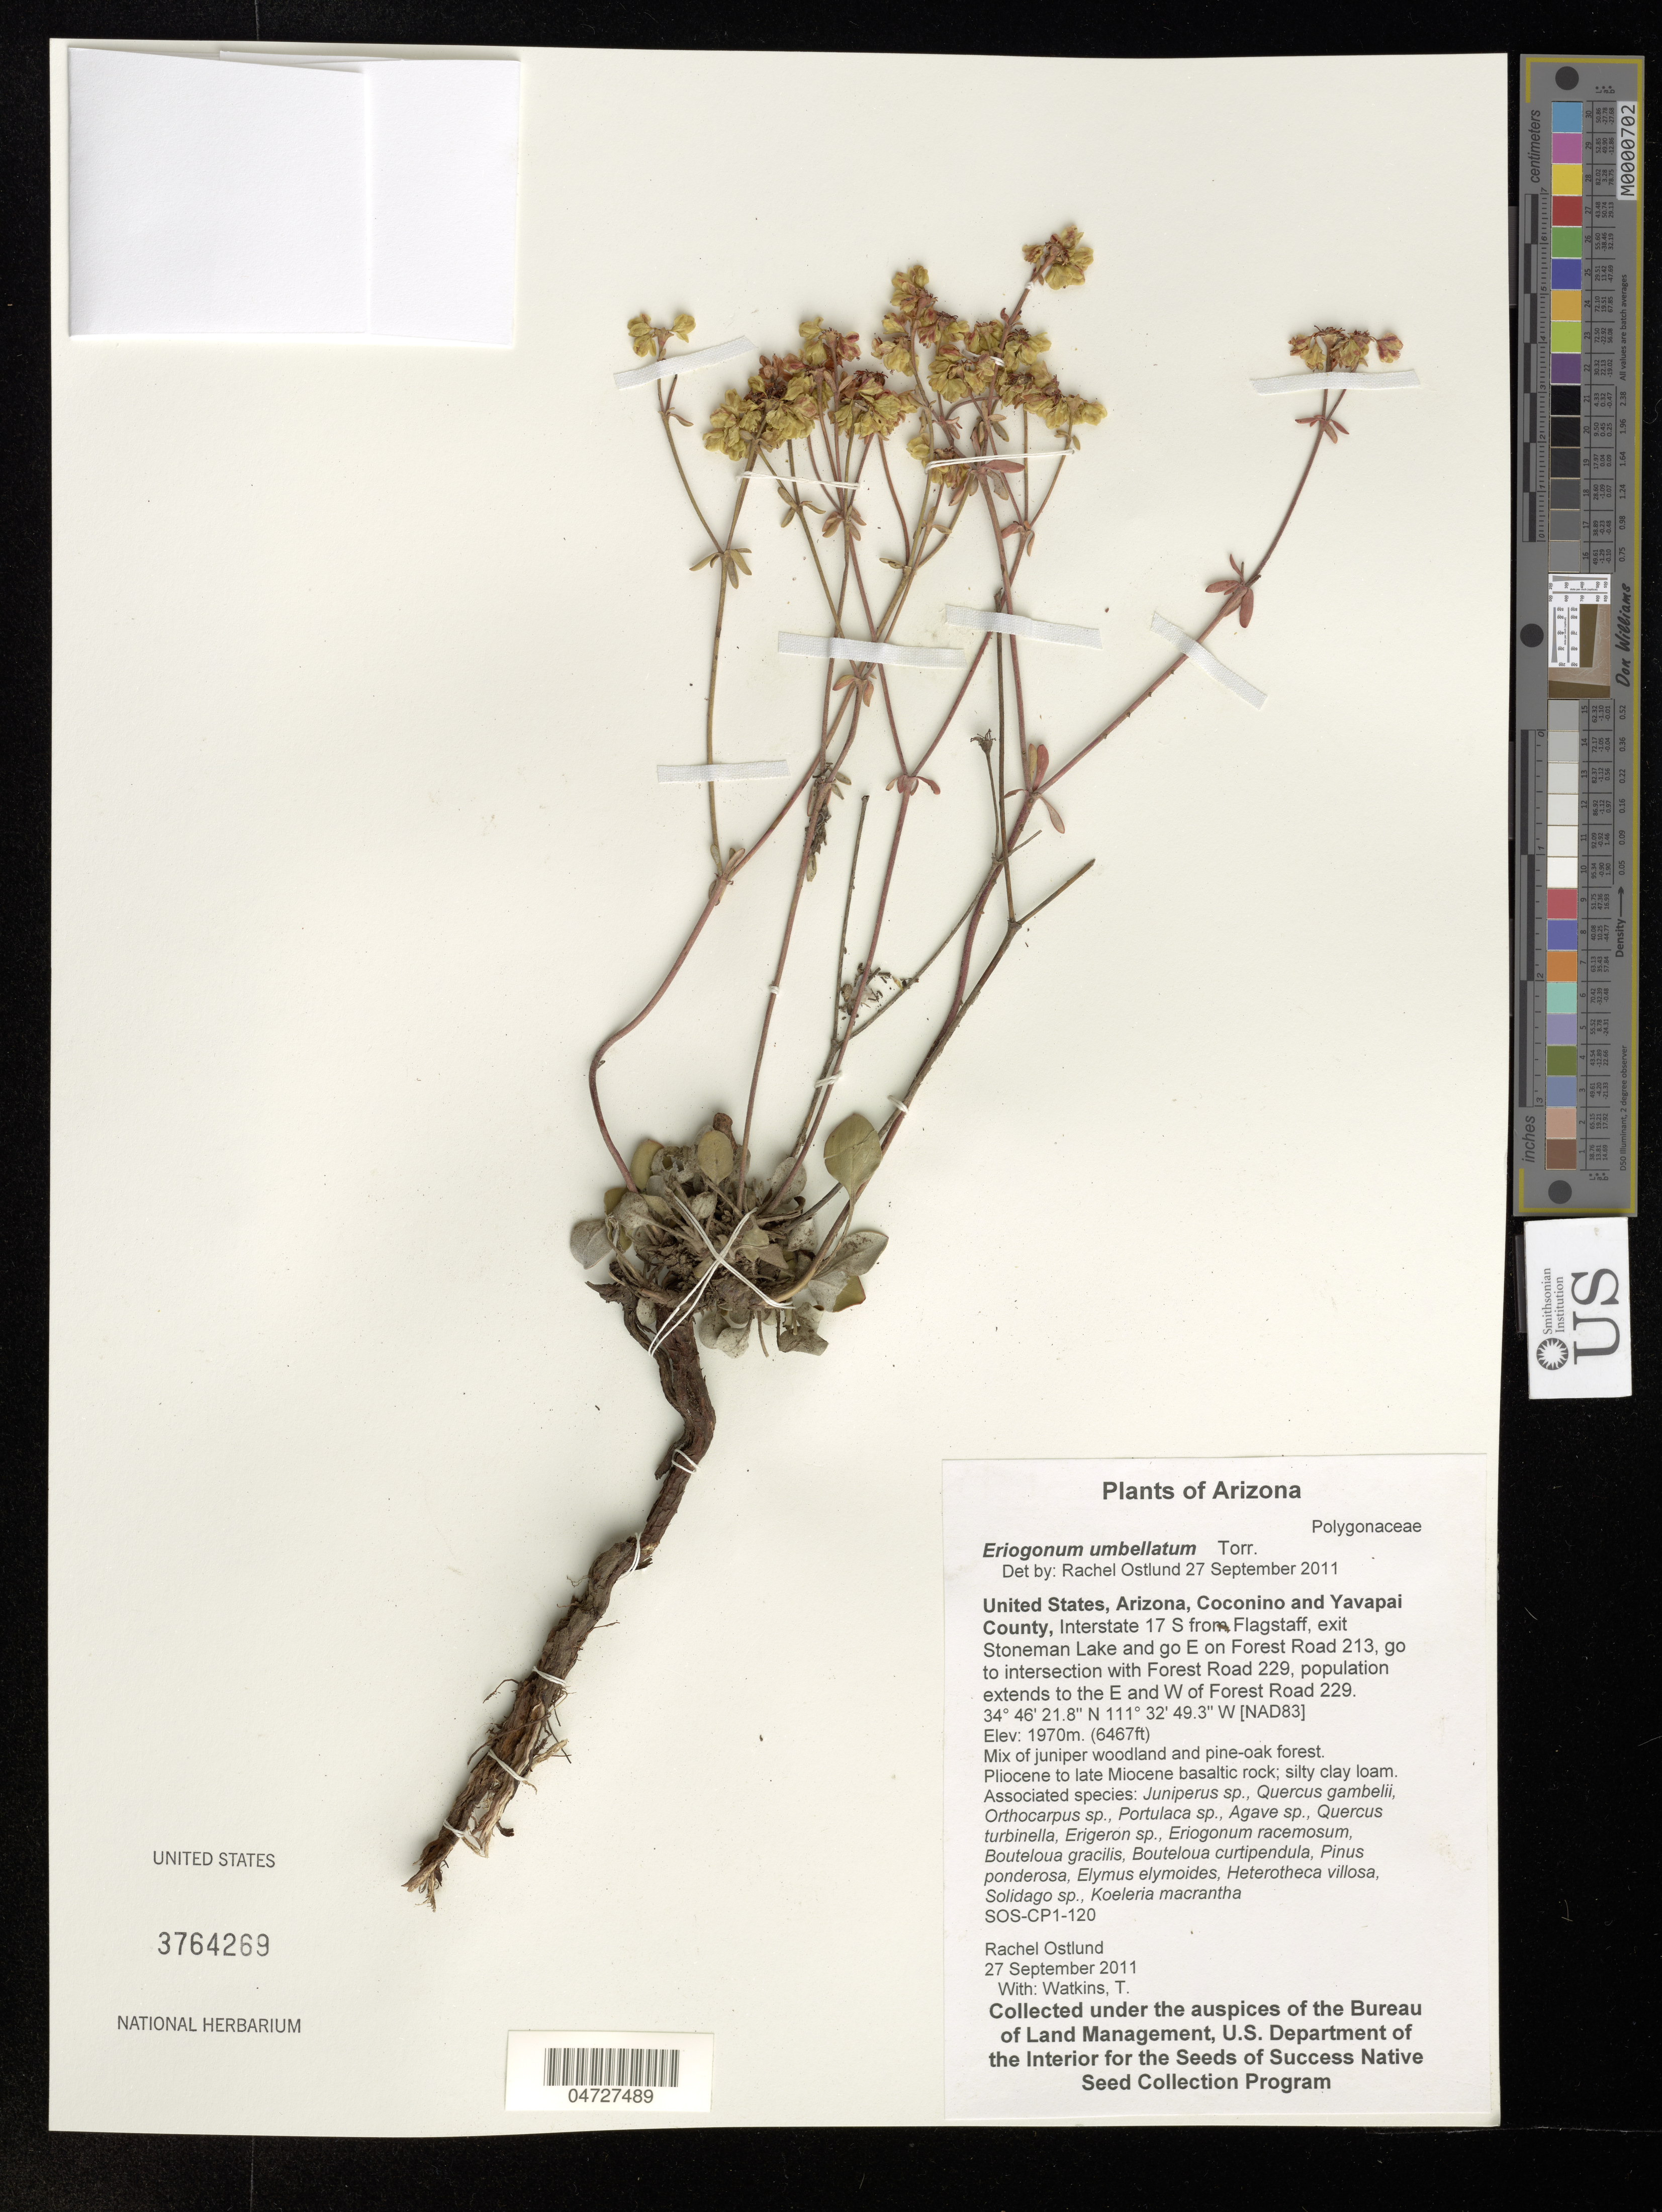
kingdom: Plantae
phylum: Tracheophyta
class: Magnoliopsida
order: Caryophyllales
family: Polygonaceae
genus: Eriogonum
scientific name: Eriogonum umbellatum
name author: Torr.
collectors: S. Gersie & N. Pawlikowski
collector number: CA350-30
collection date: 2014-06-30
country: United States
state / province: California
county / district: Lassen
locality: Lassen Co. Ramhorn Road west of campground. The Eagle Lake Field Office, BLM. Susanville.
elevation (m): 1618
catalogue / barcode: US 3766473